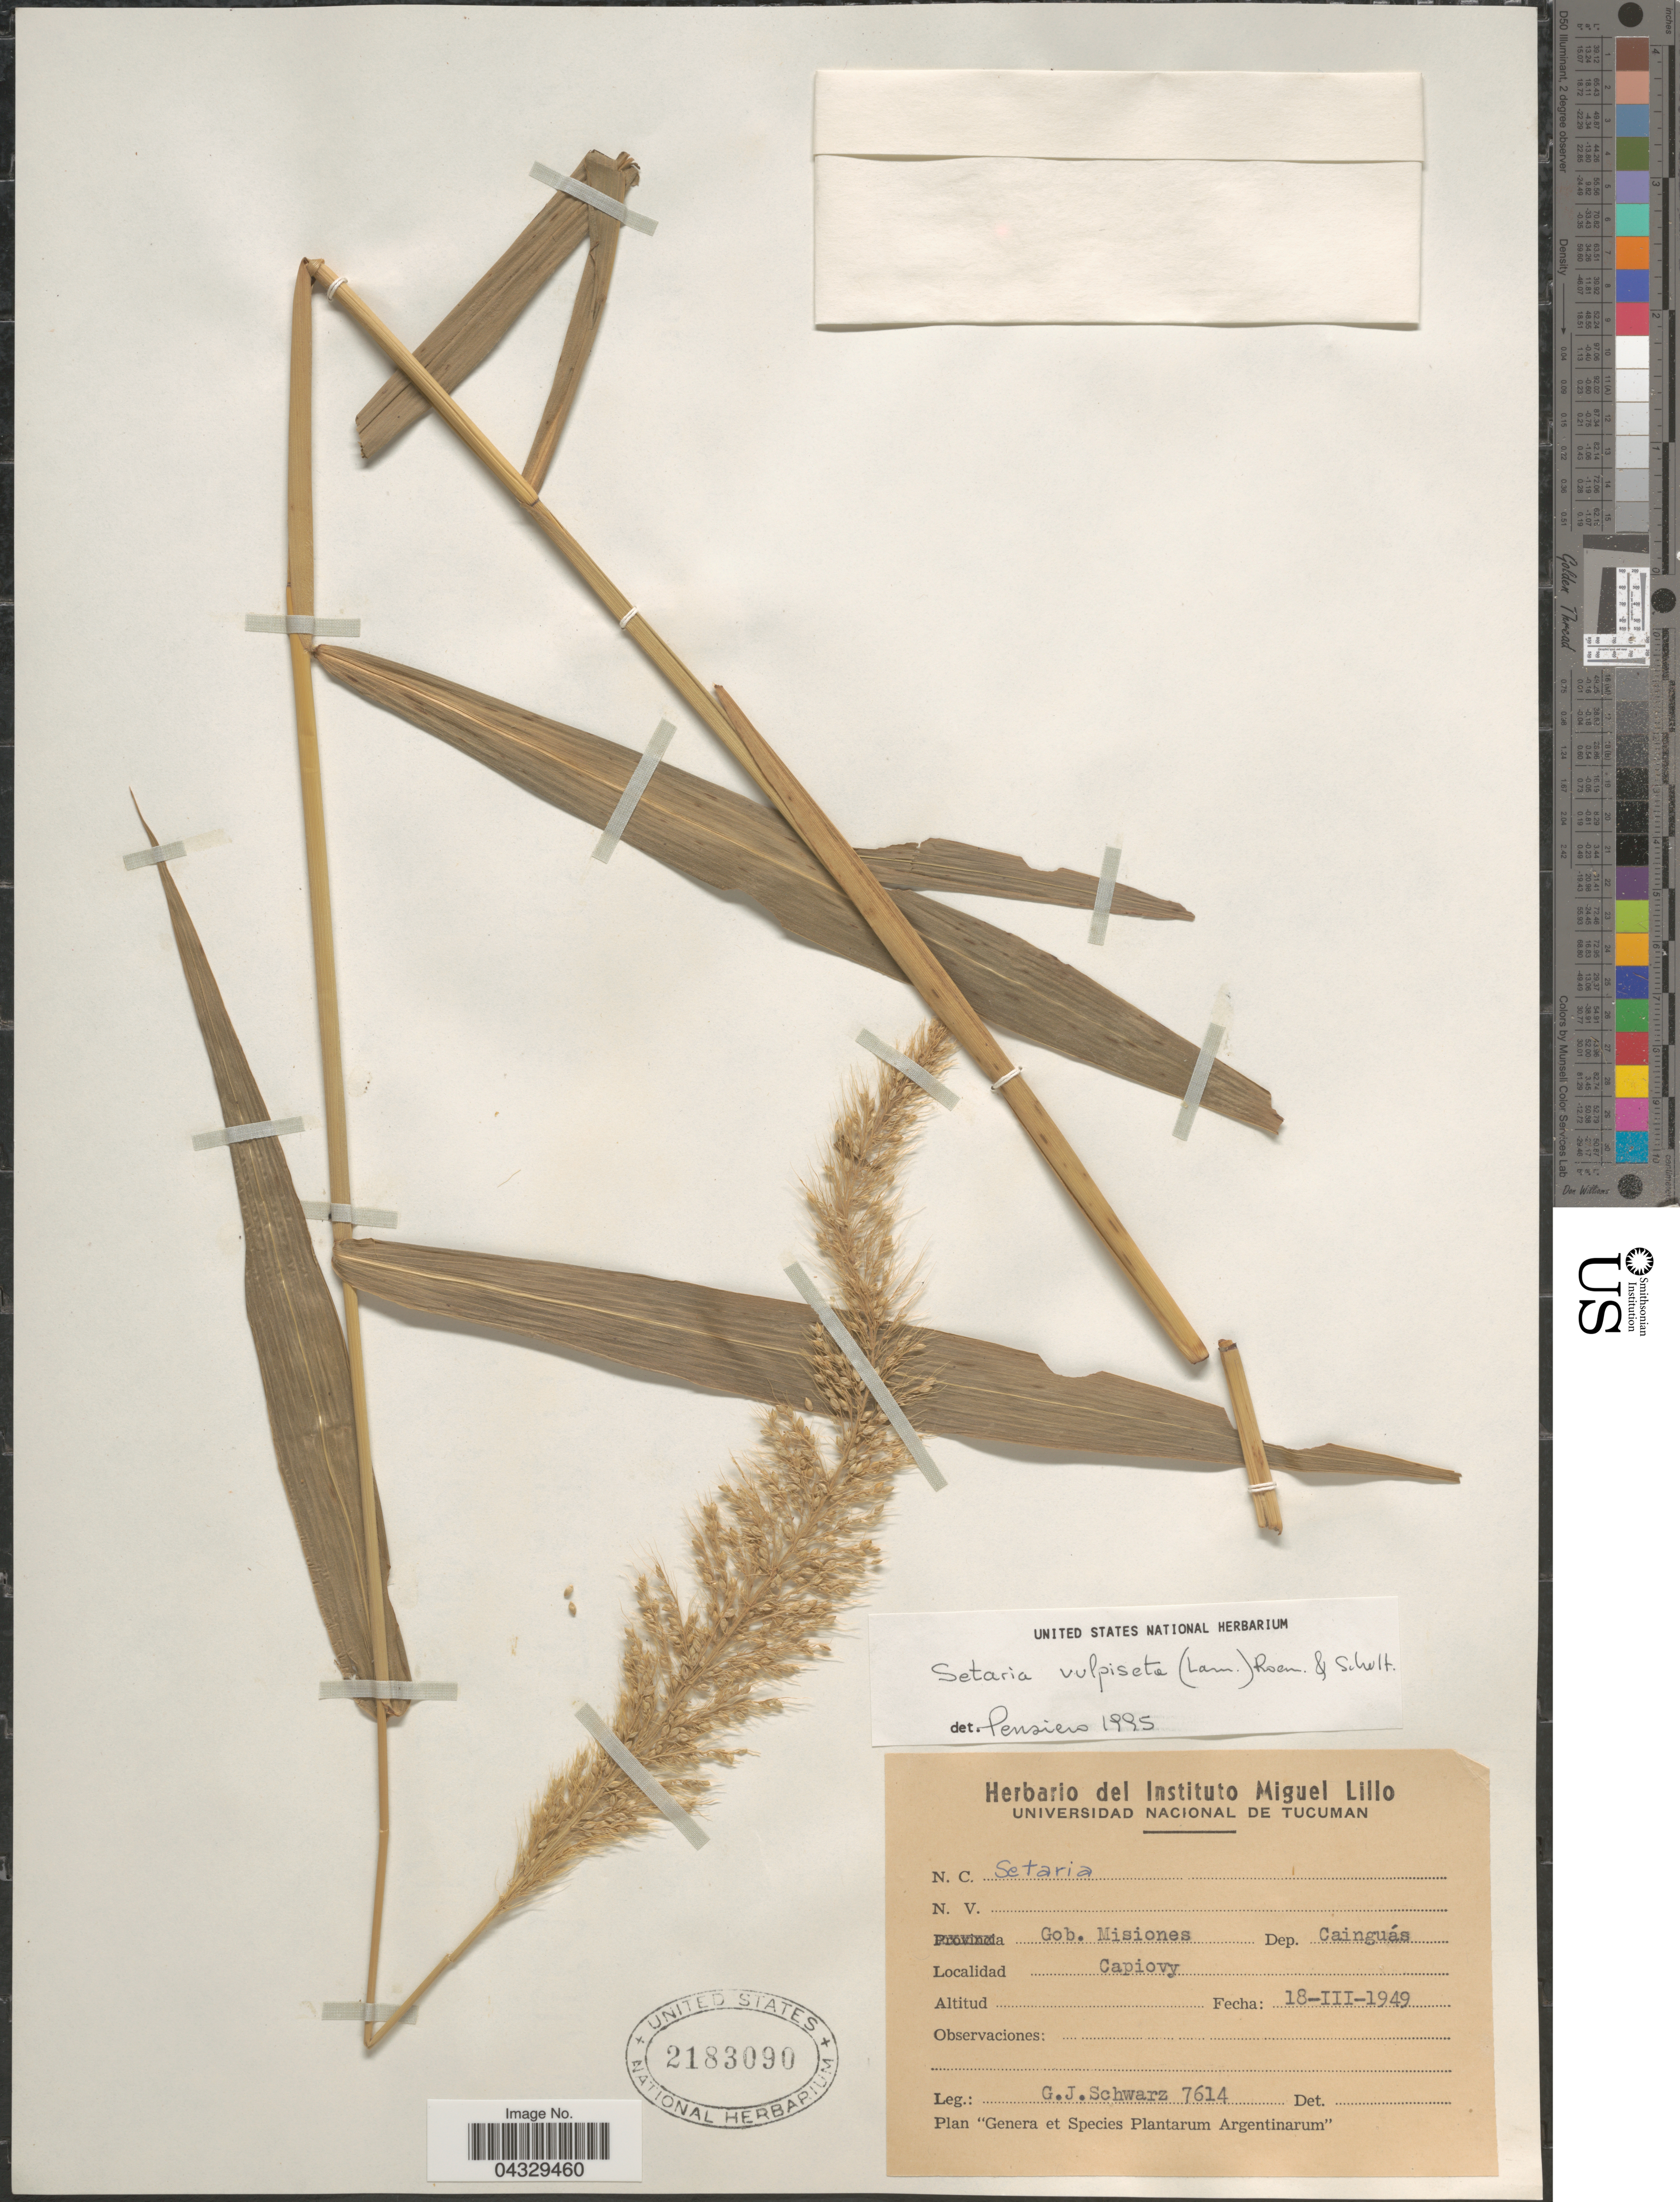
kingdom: Plantae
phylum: Tracheophyta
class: Liliopsida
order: Poales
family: Poaceae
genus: Setaria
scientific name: Setaria vulpiseta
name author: (Lam.) Roem. & Schult.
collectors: G. J. Schwarz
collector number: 7614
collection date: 1949-03-18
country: Argentina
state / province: Misiones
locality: Gob. Misiones Dep. Cainguás. Capiovy.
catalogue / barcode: US 2183090